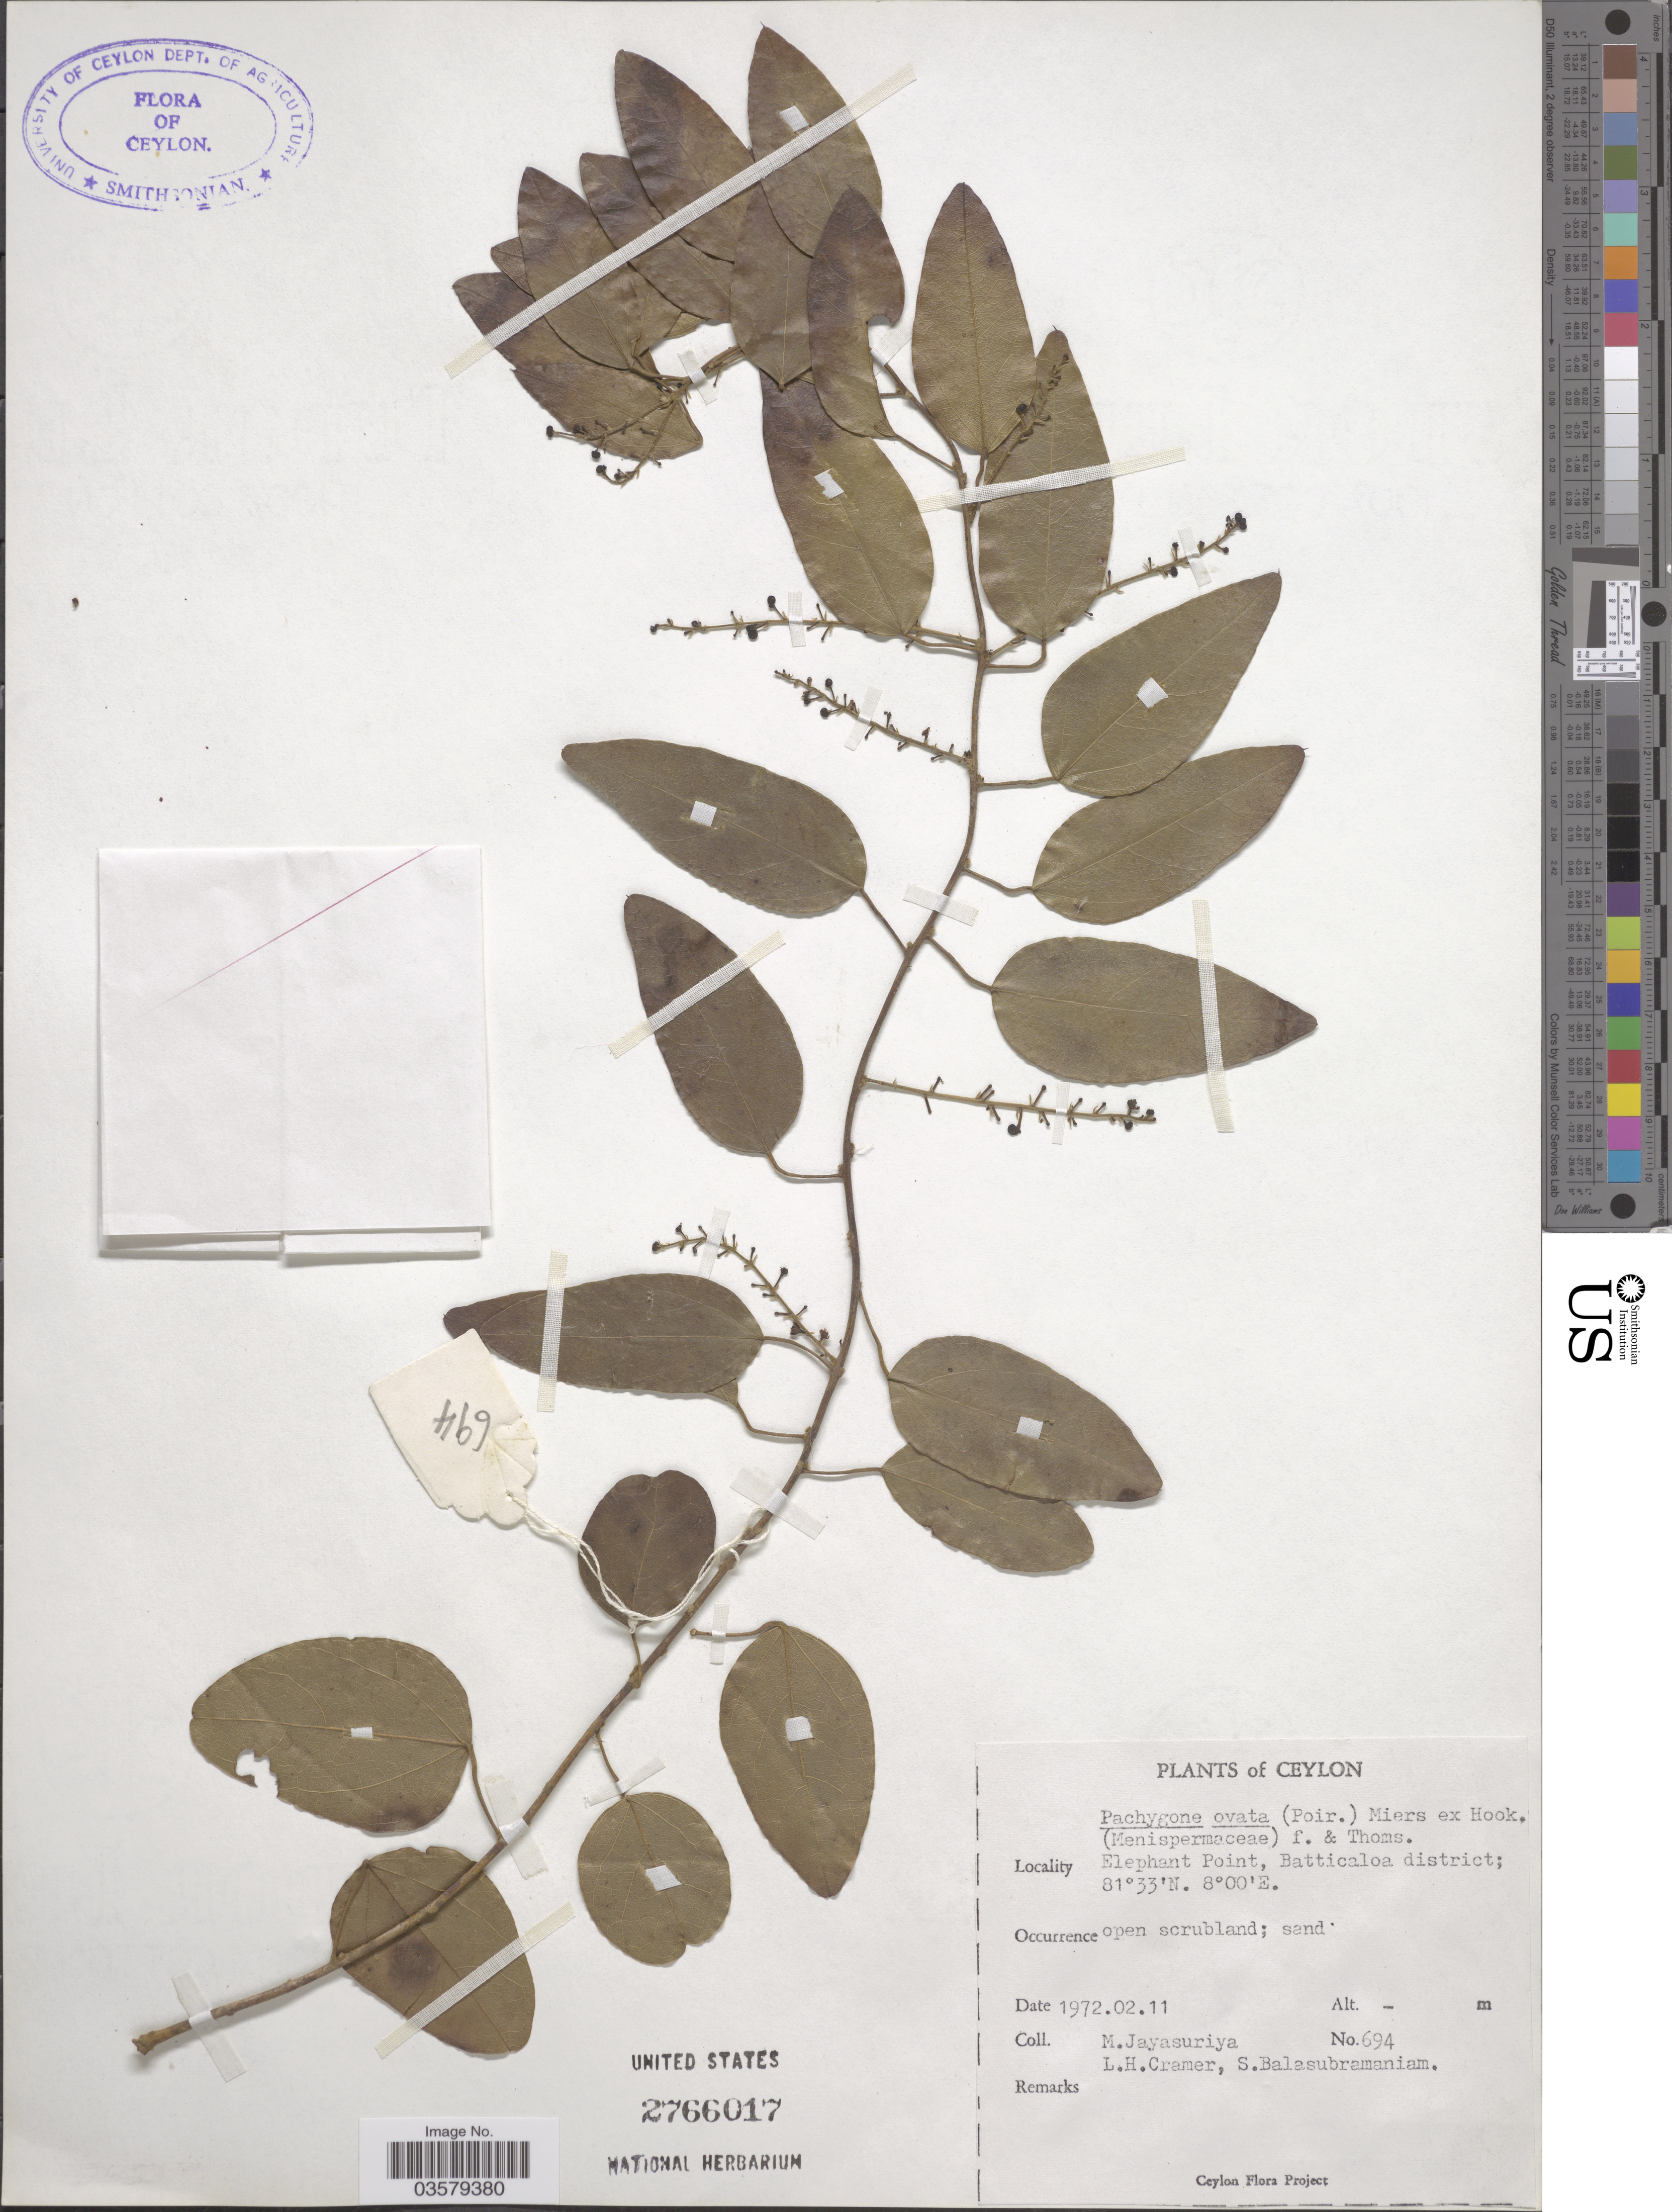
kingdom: Plantae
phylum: Tracheophyta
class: Magnoliopsida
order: Ranunculales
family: Menispermaceae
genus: Pachygone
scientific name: Pachygone ovata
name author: (Poir.) Diels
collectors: M. Jayasuriya, L. H. Cramer & S. Balasubramaniam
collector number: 694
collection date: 1972-02-11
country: Sri Lanka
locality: Ceylon. Elephant Point, Batticaloa district.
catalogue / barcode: US 2766017